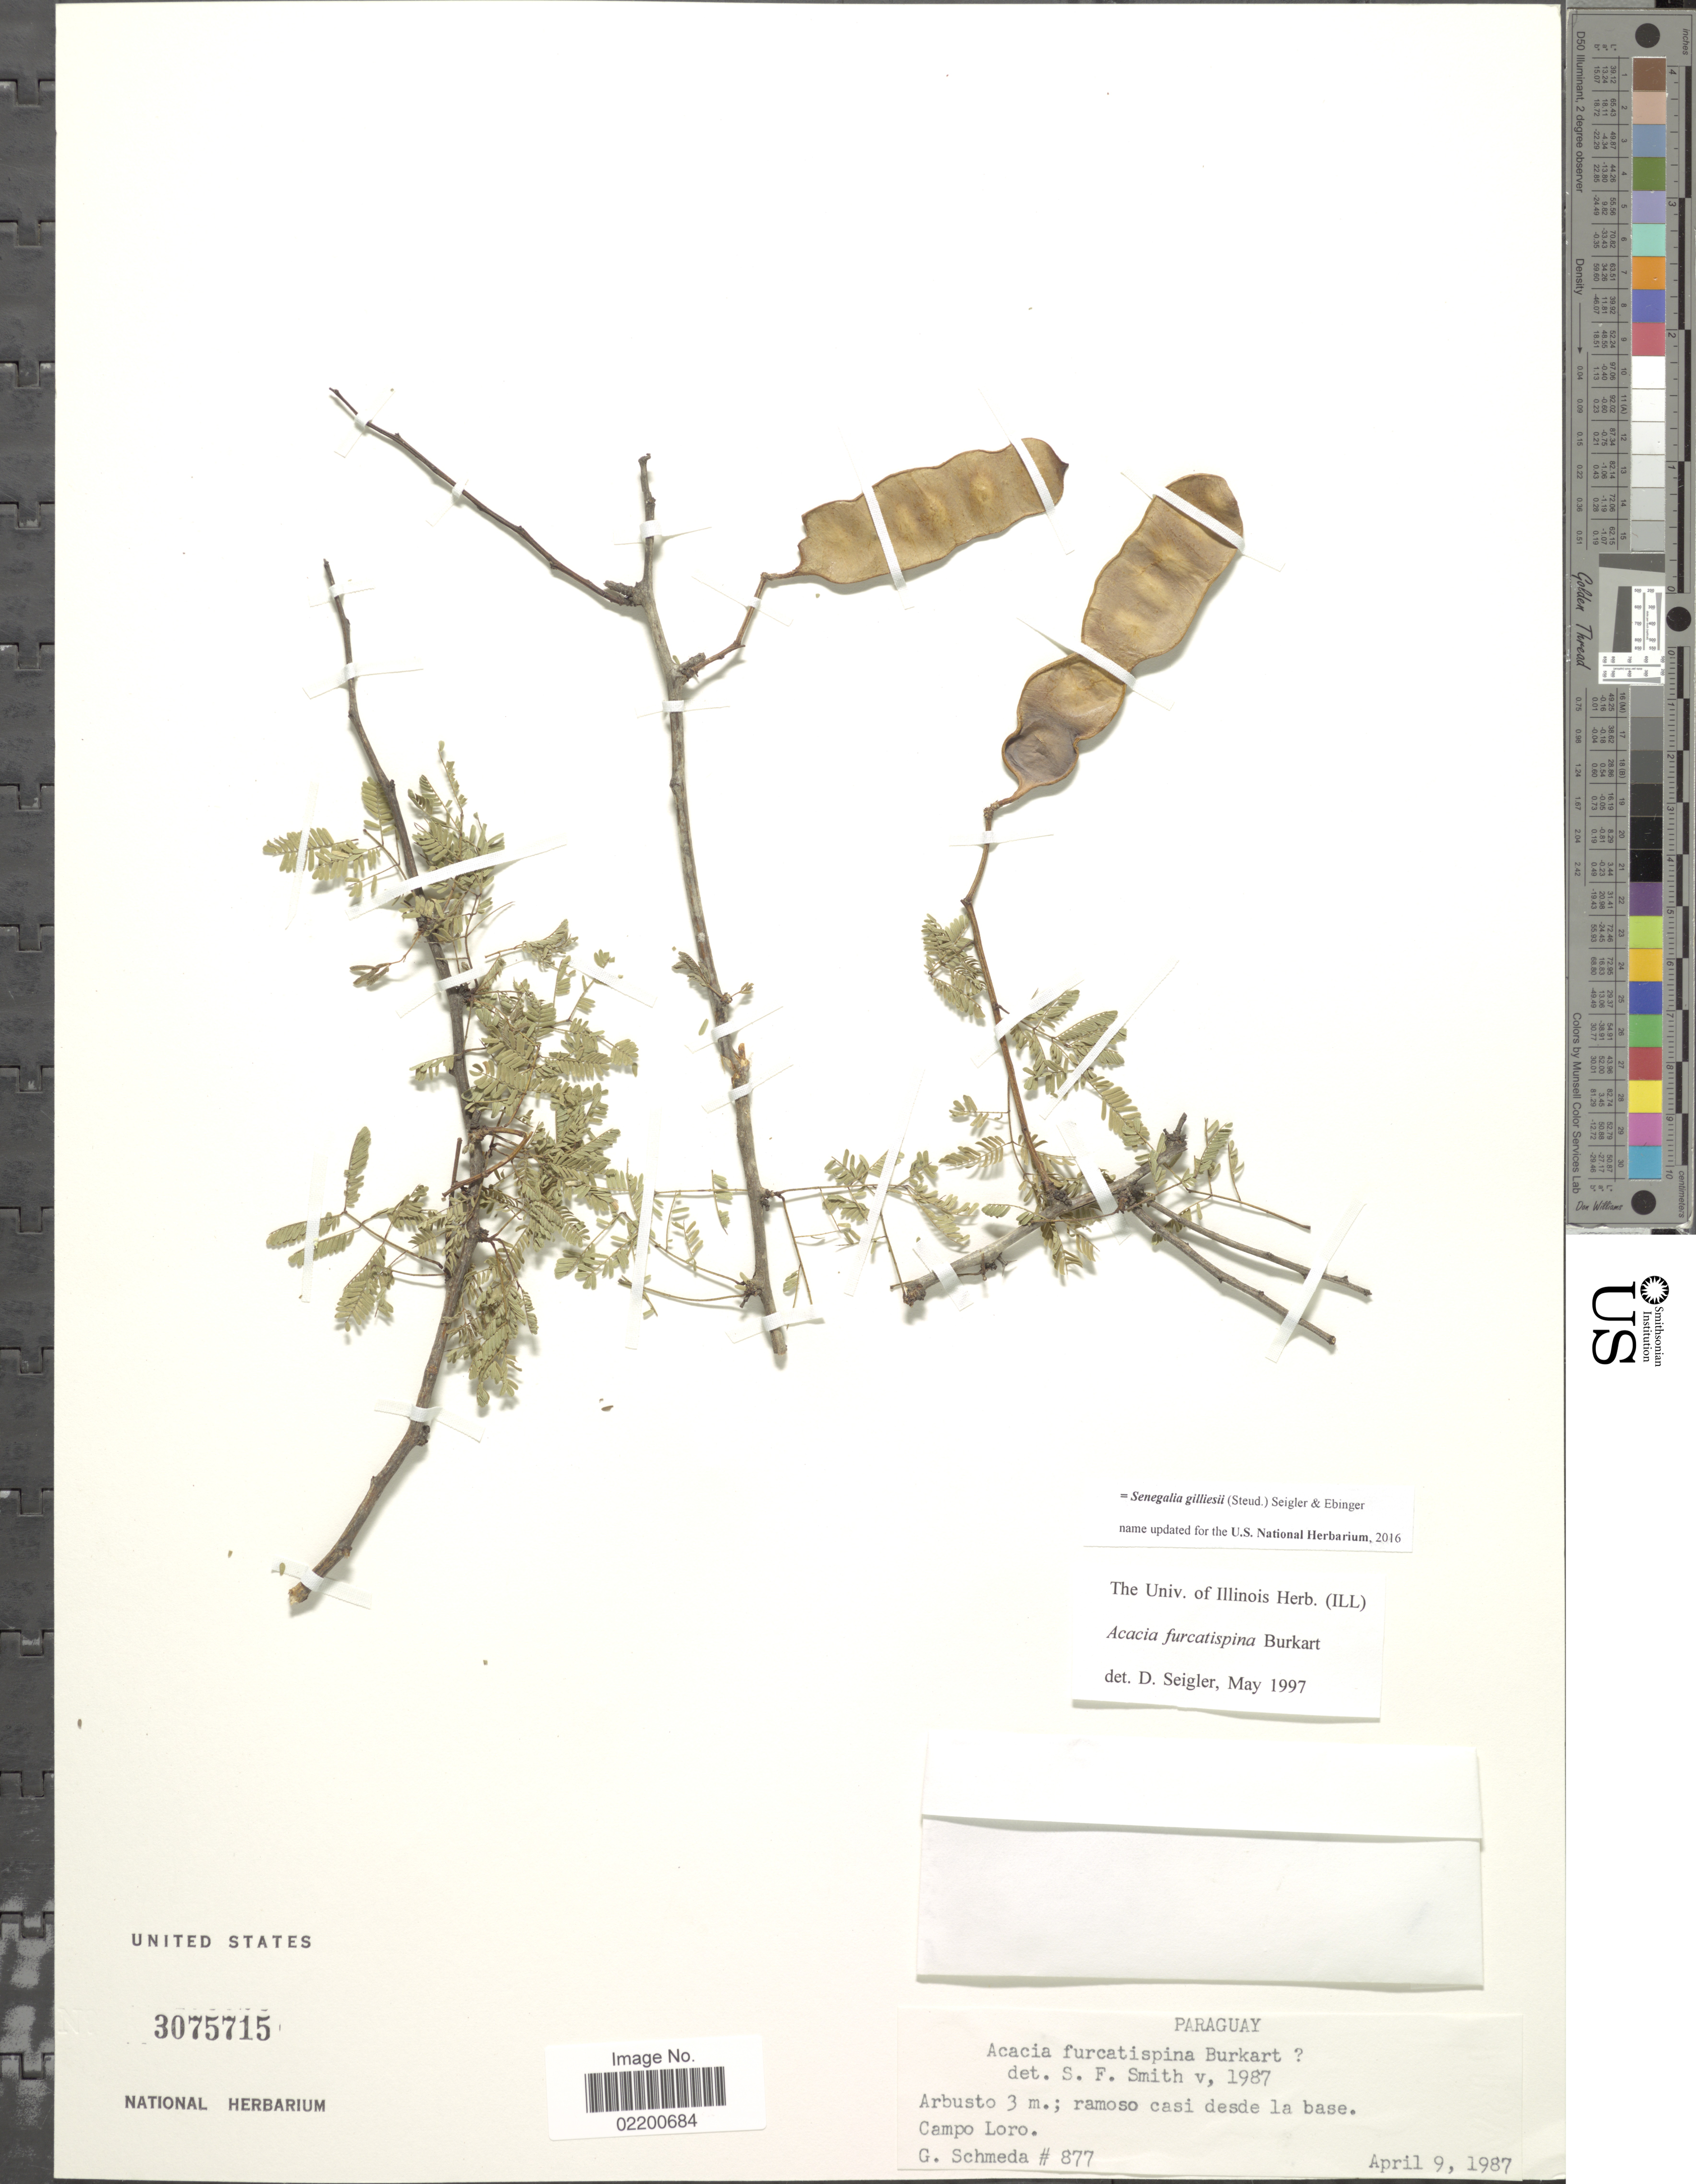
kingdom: Plantae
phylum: Tracheophyta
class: Magnoliopsida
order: Fabales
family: Fabaceae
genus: Senegalia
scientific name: Senegalia gilliesii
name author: (Steud.) Seigler & Ebinger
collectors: G. Schmeda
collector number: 877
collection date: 1987-04-09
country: Paraguay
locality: Campo Loro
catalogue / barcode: US 3075715